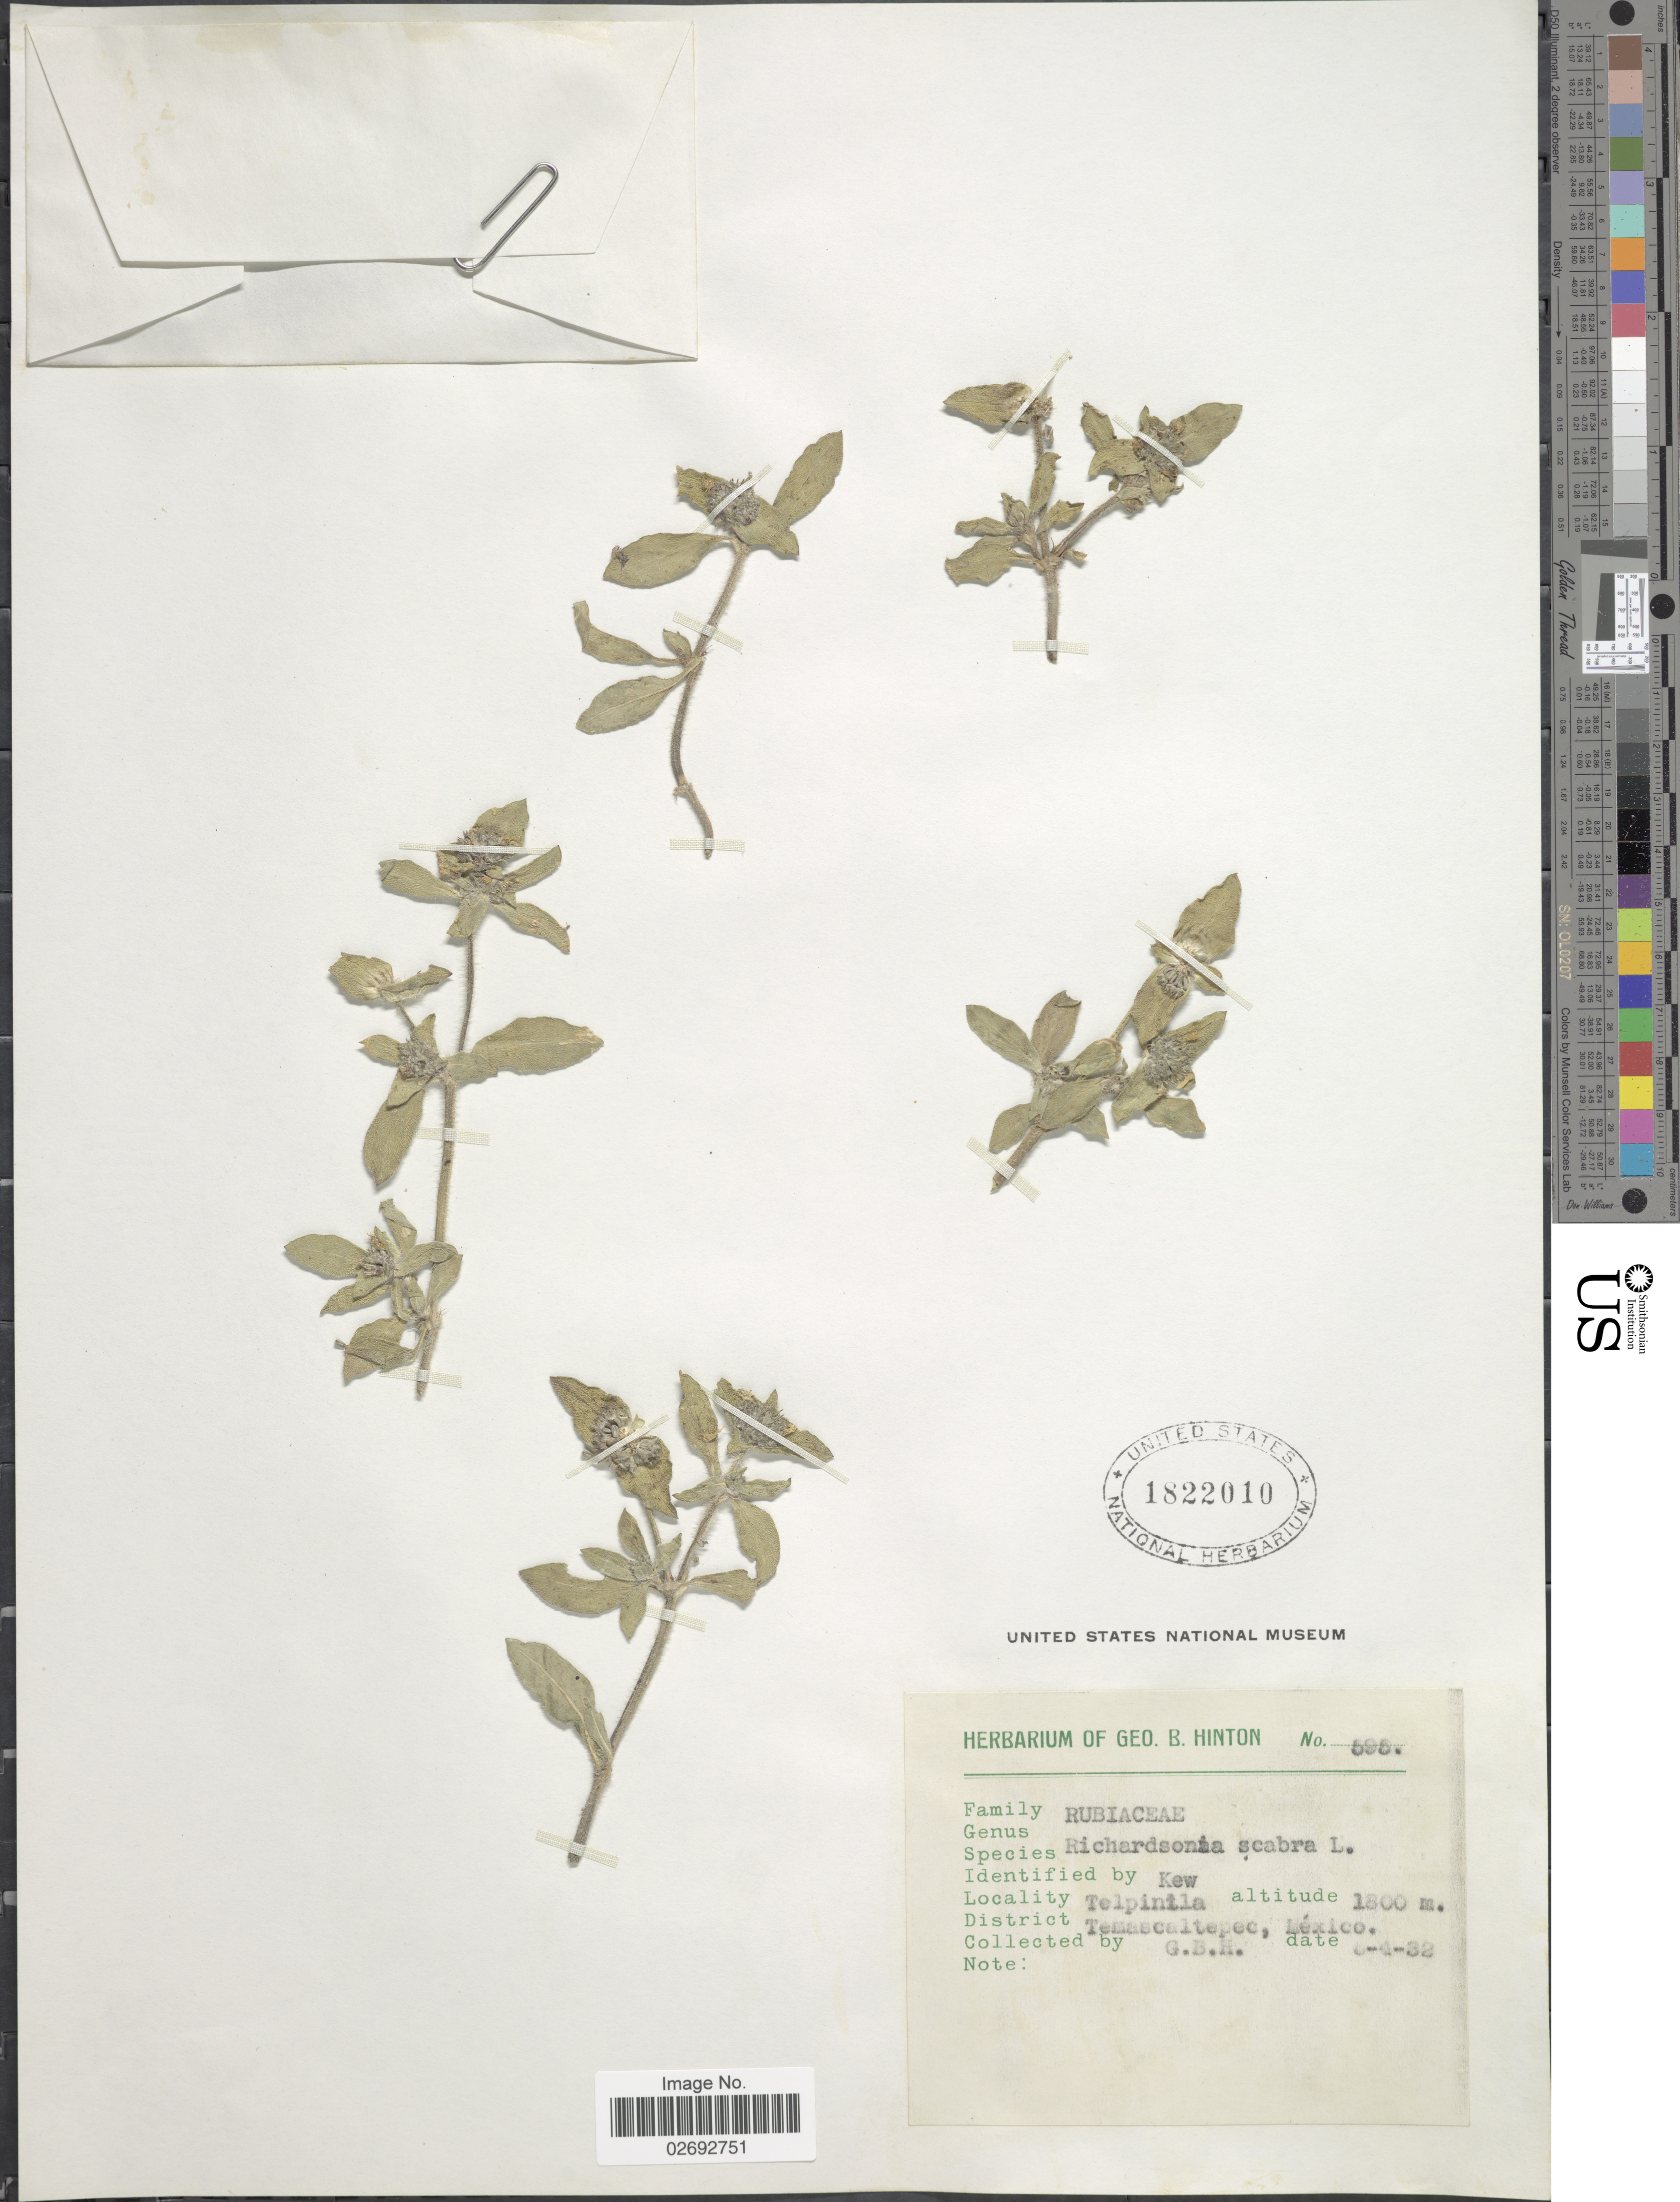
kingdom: Plantae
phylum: Tracheophyta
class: Magnoliopsida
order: Gentianales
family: Rubiaceae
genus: Richardia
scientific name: Richardia scabra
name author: L.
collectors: G. B. Hinton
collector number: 595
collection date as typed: Transcribed d/m/y: 4/8/32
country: Mexico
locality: Telpintla, District Temascaltepec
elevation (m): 1800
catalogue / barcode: US 1822010